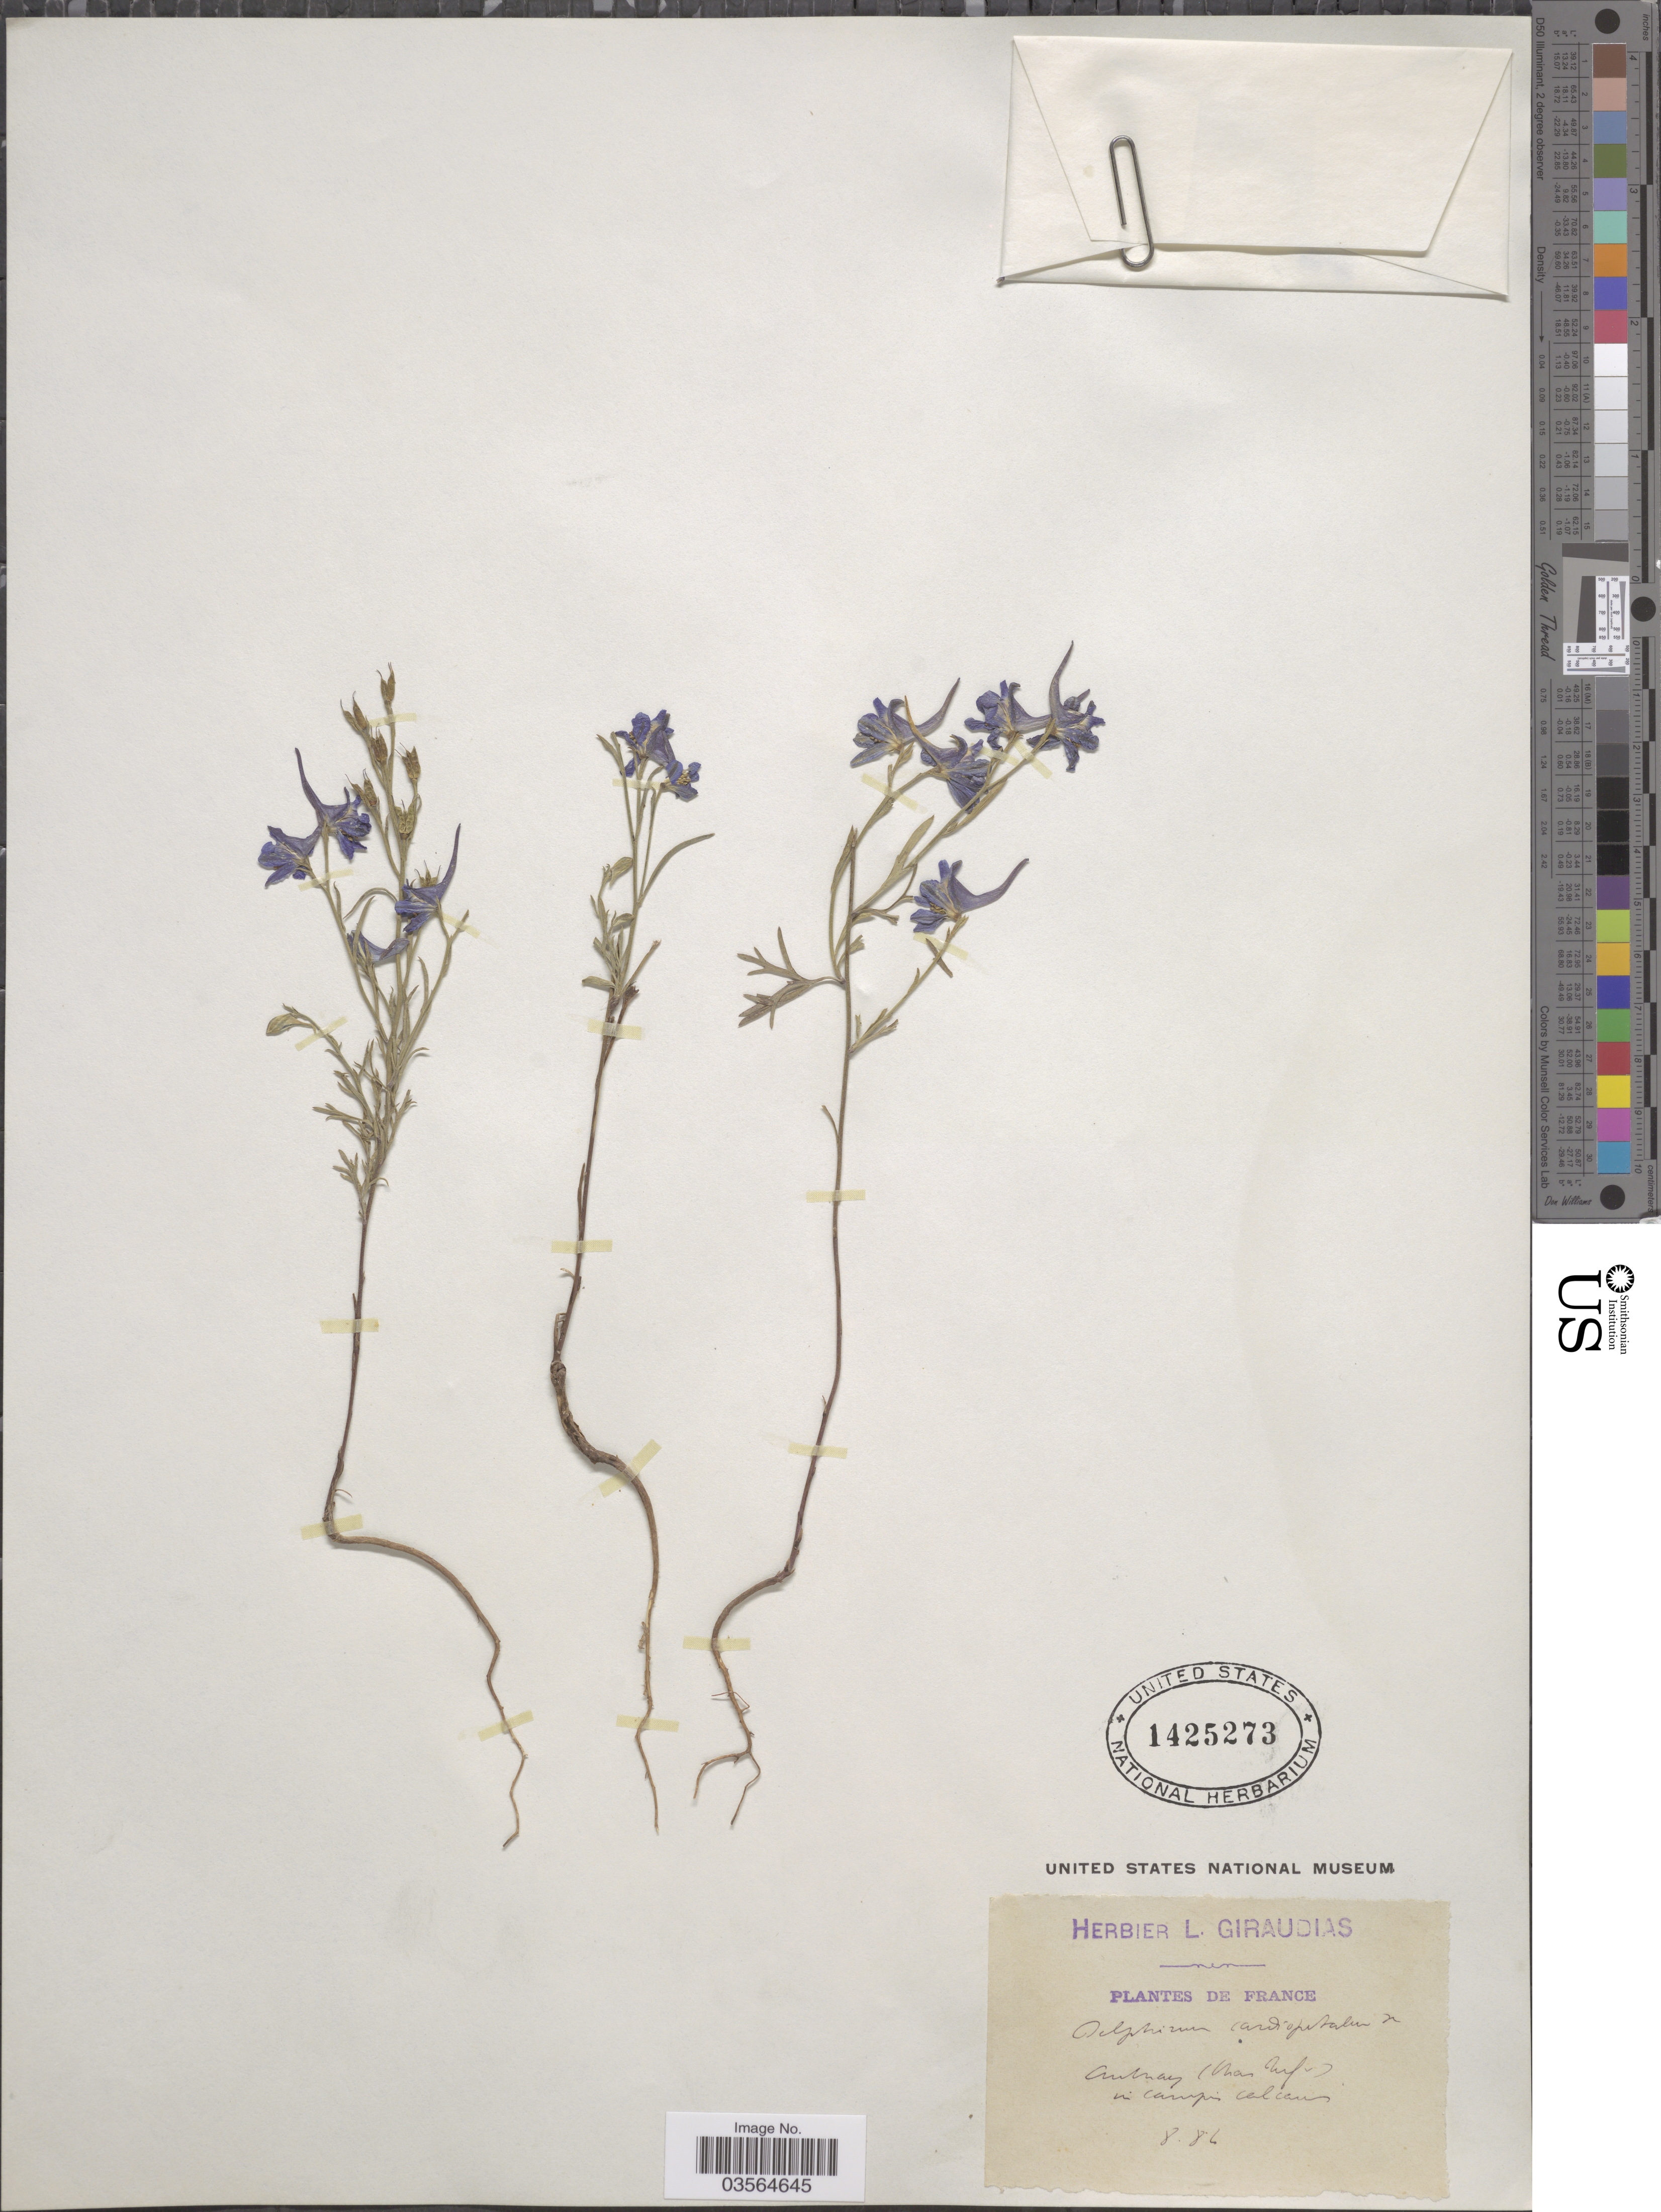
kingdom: Plantae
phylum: Tracheophyta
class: Magnoliopsida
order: Ranunculales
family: Ranunculaceae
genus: Delphinium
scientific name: Delphinium verdunense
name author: Balb.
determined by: Du Pasquier, P.-E.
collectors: Ex herb. L. Giraudias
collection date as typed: Transcribed d/m/y: /8/86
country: France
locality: Amulnay (Char Inf) in campis calcareis.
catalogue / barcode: US 1425273